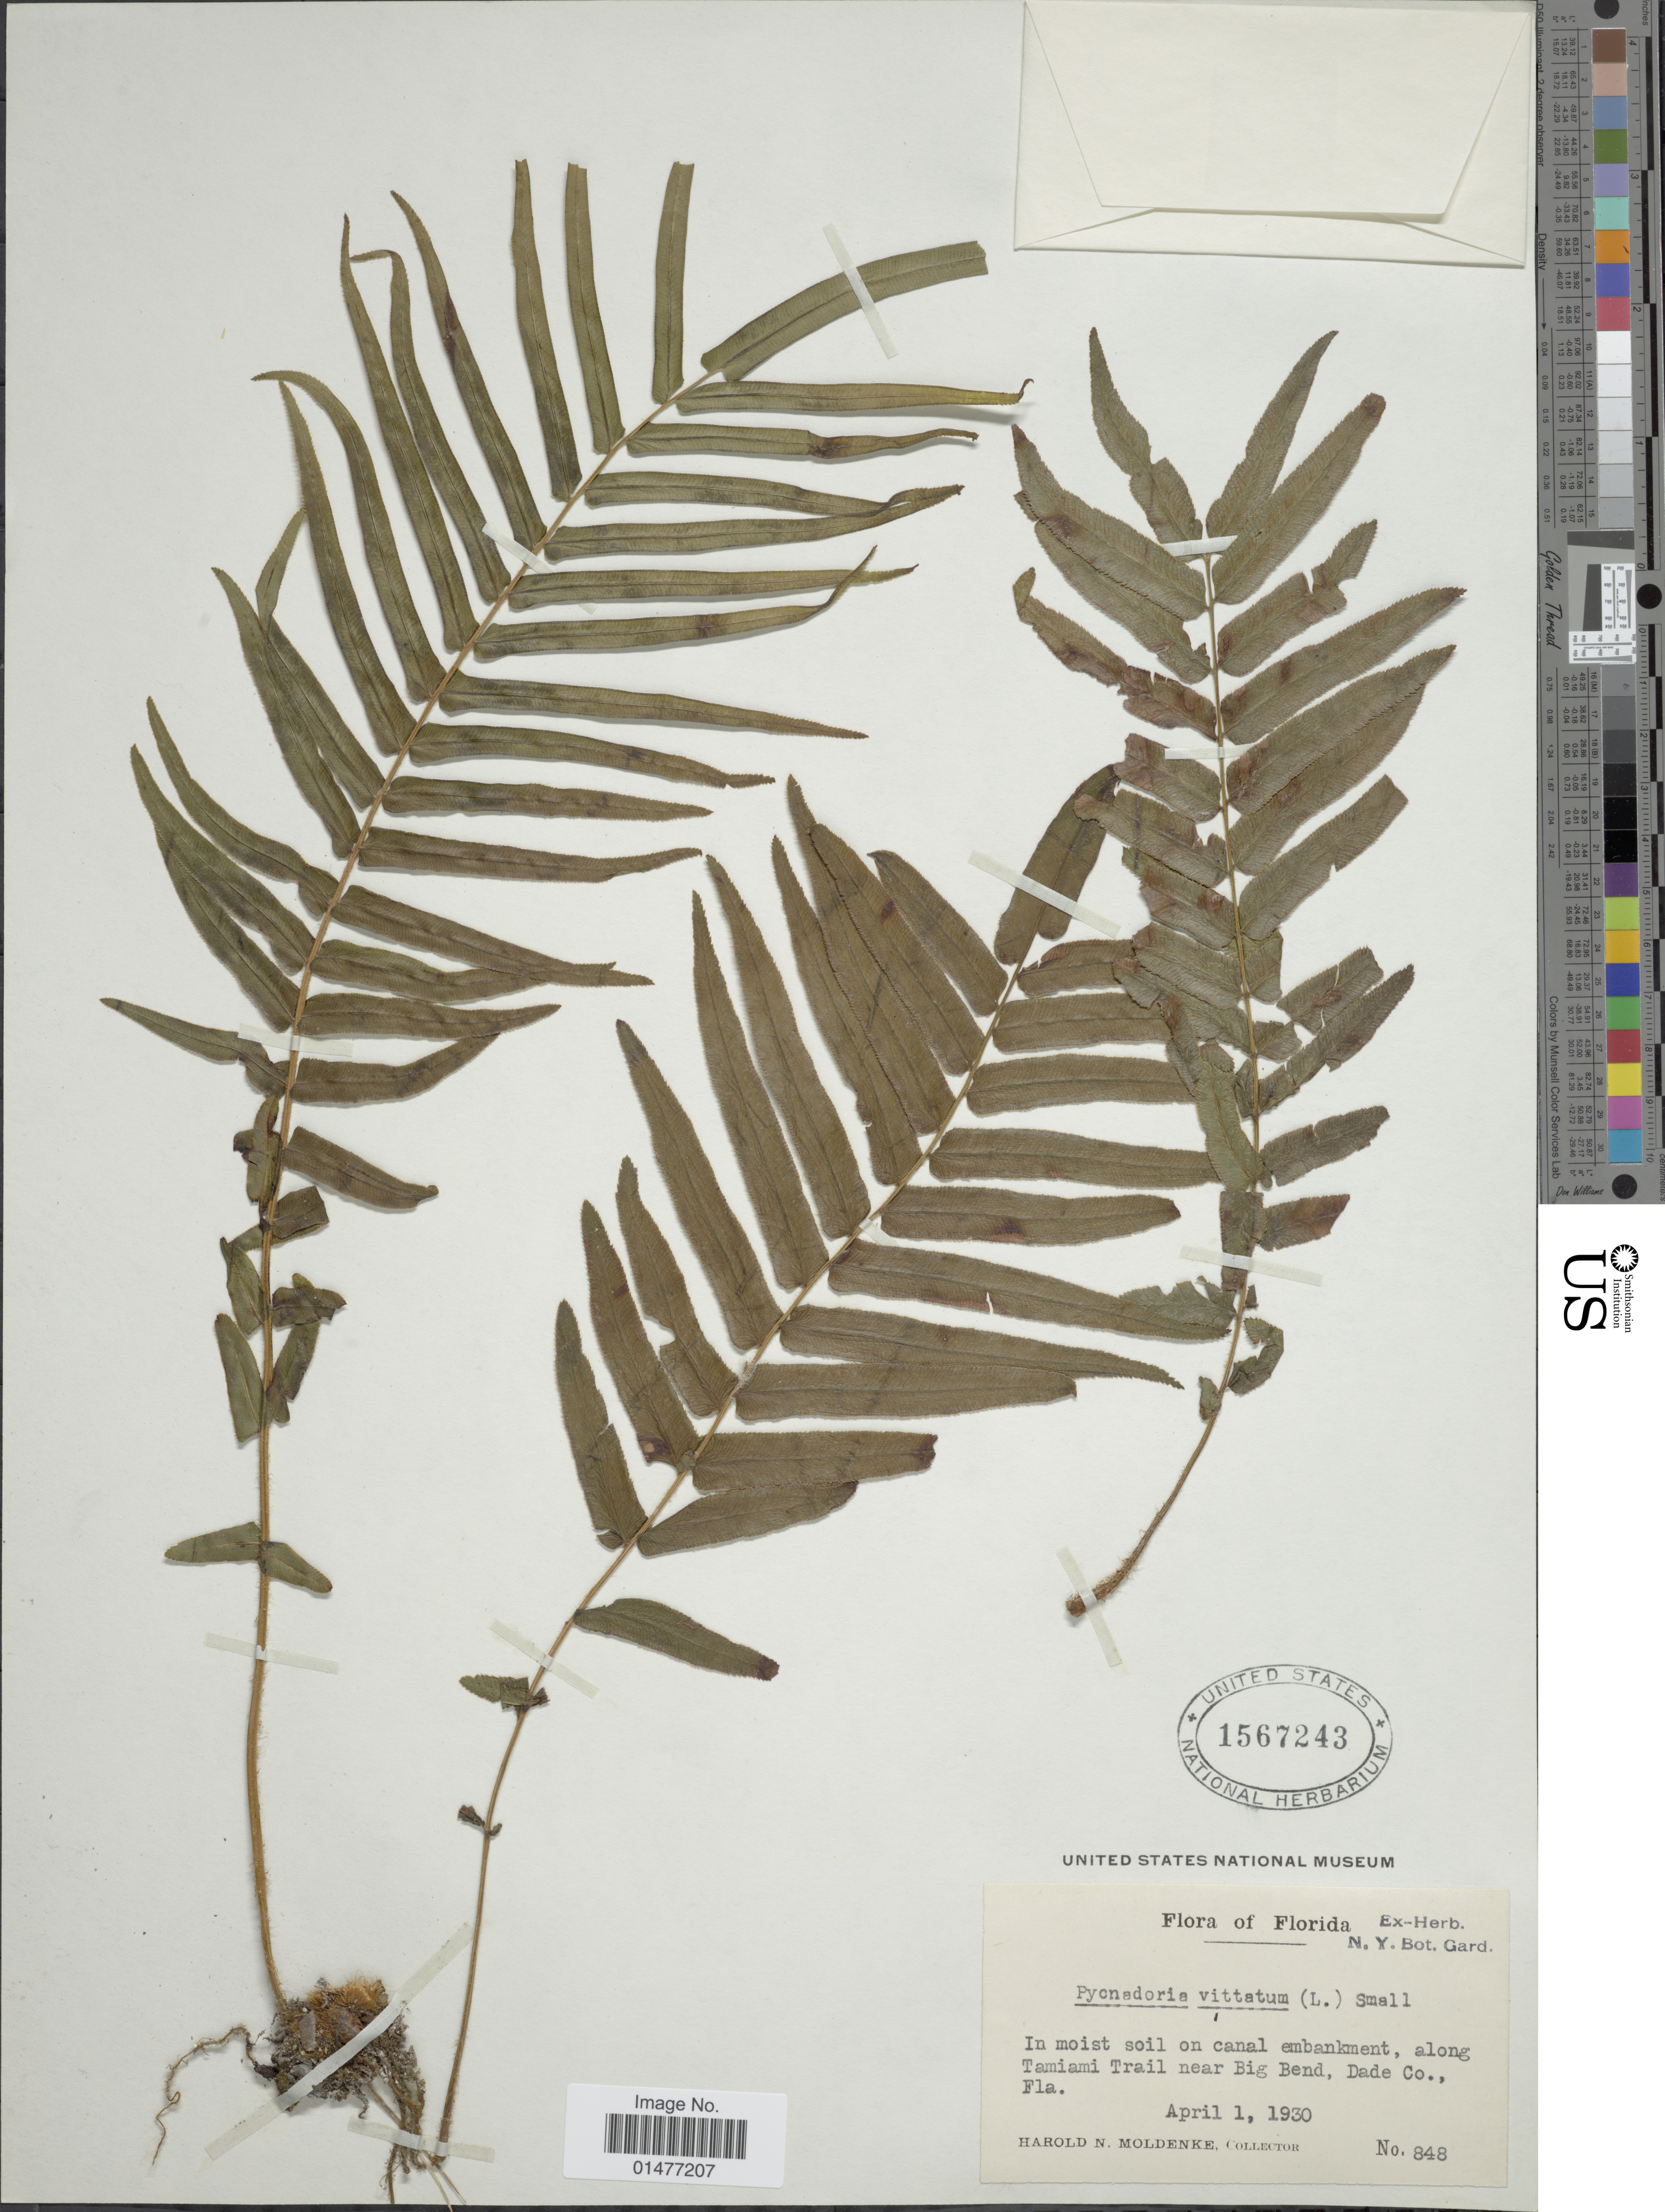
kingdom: Plantae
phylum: Tracheophyta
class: Polypodiopsida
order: Polypodiales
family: Pteridaceae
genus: Pteris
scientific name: Pteris vittata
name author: L.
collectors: H. N. Moldenke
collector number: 848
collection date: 1930-04-01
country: United States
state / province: Florida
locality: Flora of Florida, In moist soil on canal embankment, along Tamiami Trail near Big Bend, Dade Co., Fla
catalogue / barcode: US 1567243